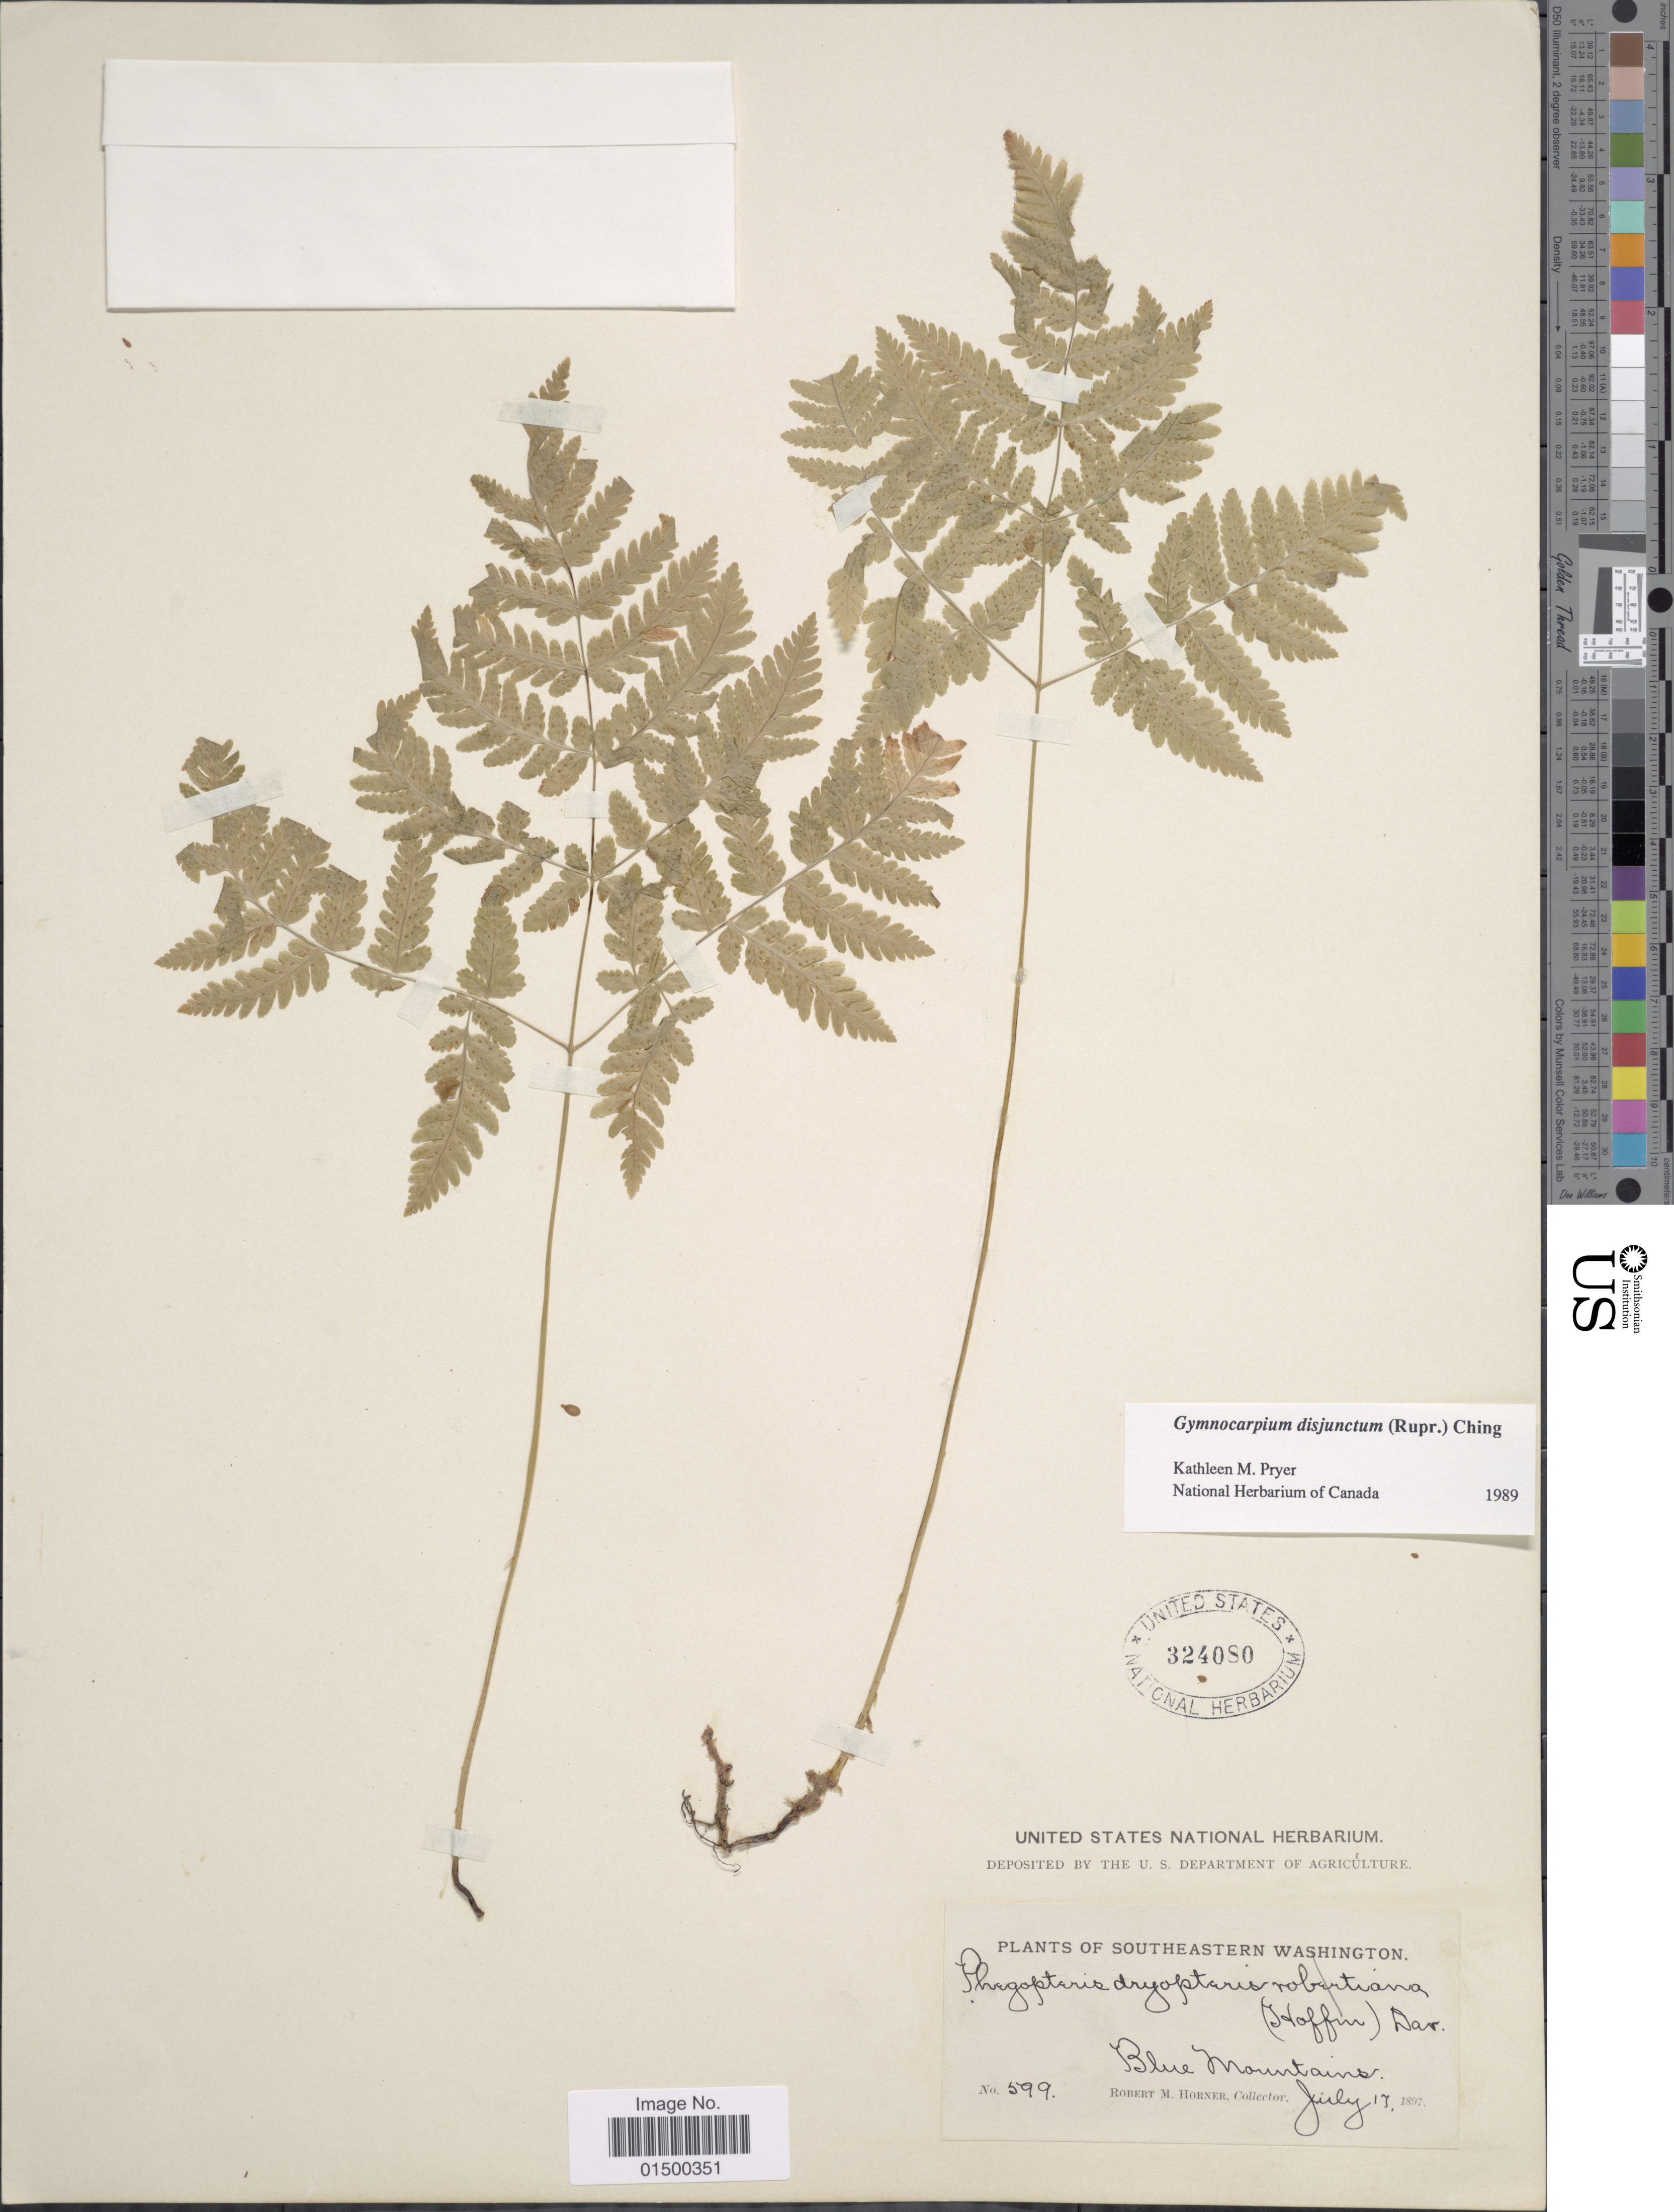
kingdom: Plantae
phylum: Tracheophyta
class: Polypodiopsida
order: Polypodiales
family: Cystopteridaceae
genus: Gymnocarpium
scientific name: Gymnocarpium disjunctum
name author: (Rupr.) Ching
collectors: R. Horner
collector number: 599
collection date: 1897-07-17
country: United States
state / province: Washington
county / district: Clallam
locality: Blue Mountains. Southeastern Washington.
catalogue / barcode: US 324080